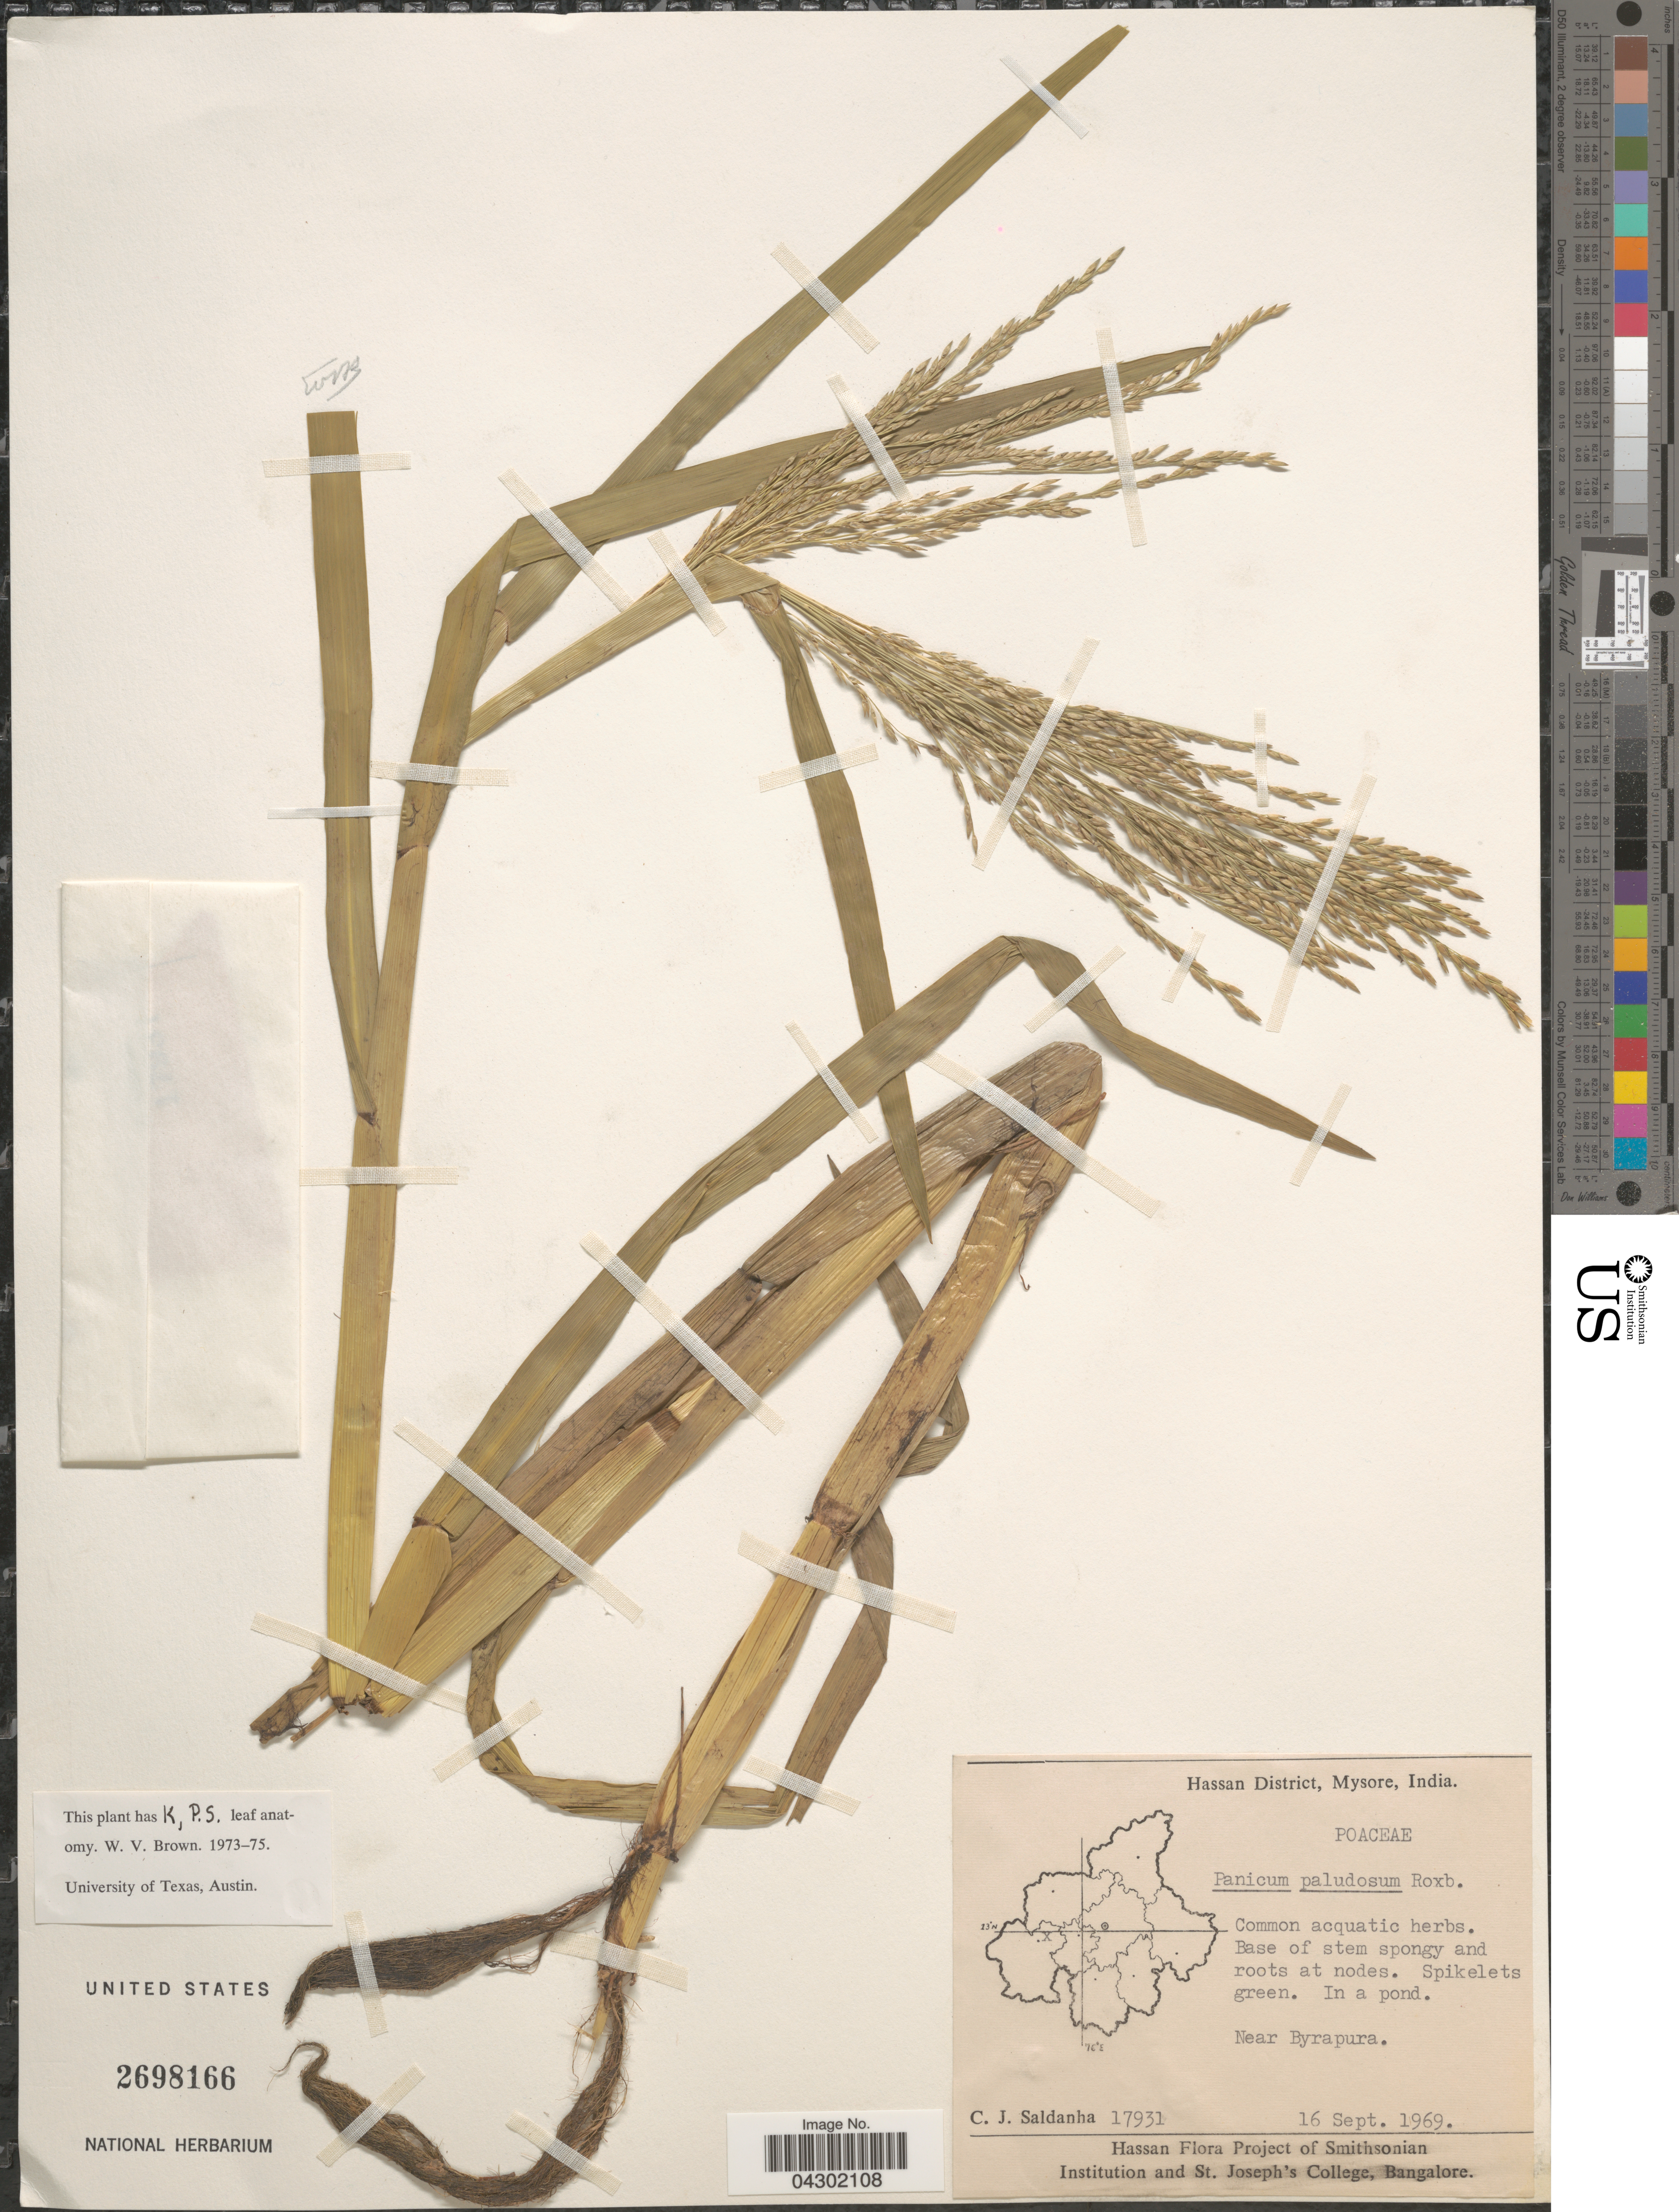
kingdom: Plantae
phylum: Tracheophyta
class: Liliopsida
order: Poales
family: Poaceae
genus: Panicum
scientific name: Panicum paludosum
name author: Roxb.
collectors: C. J. Saldanha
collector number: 17931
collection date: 1969-09-16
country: India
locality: Hassan District, Mysore. In a pond. Near Byrapura.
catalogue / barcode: US 2698166